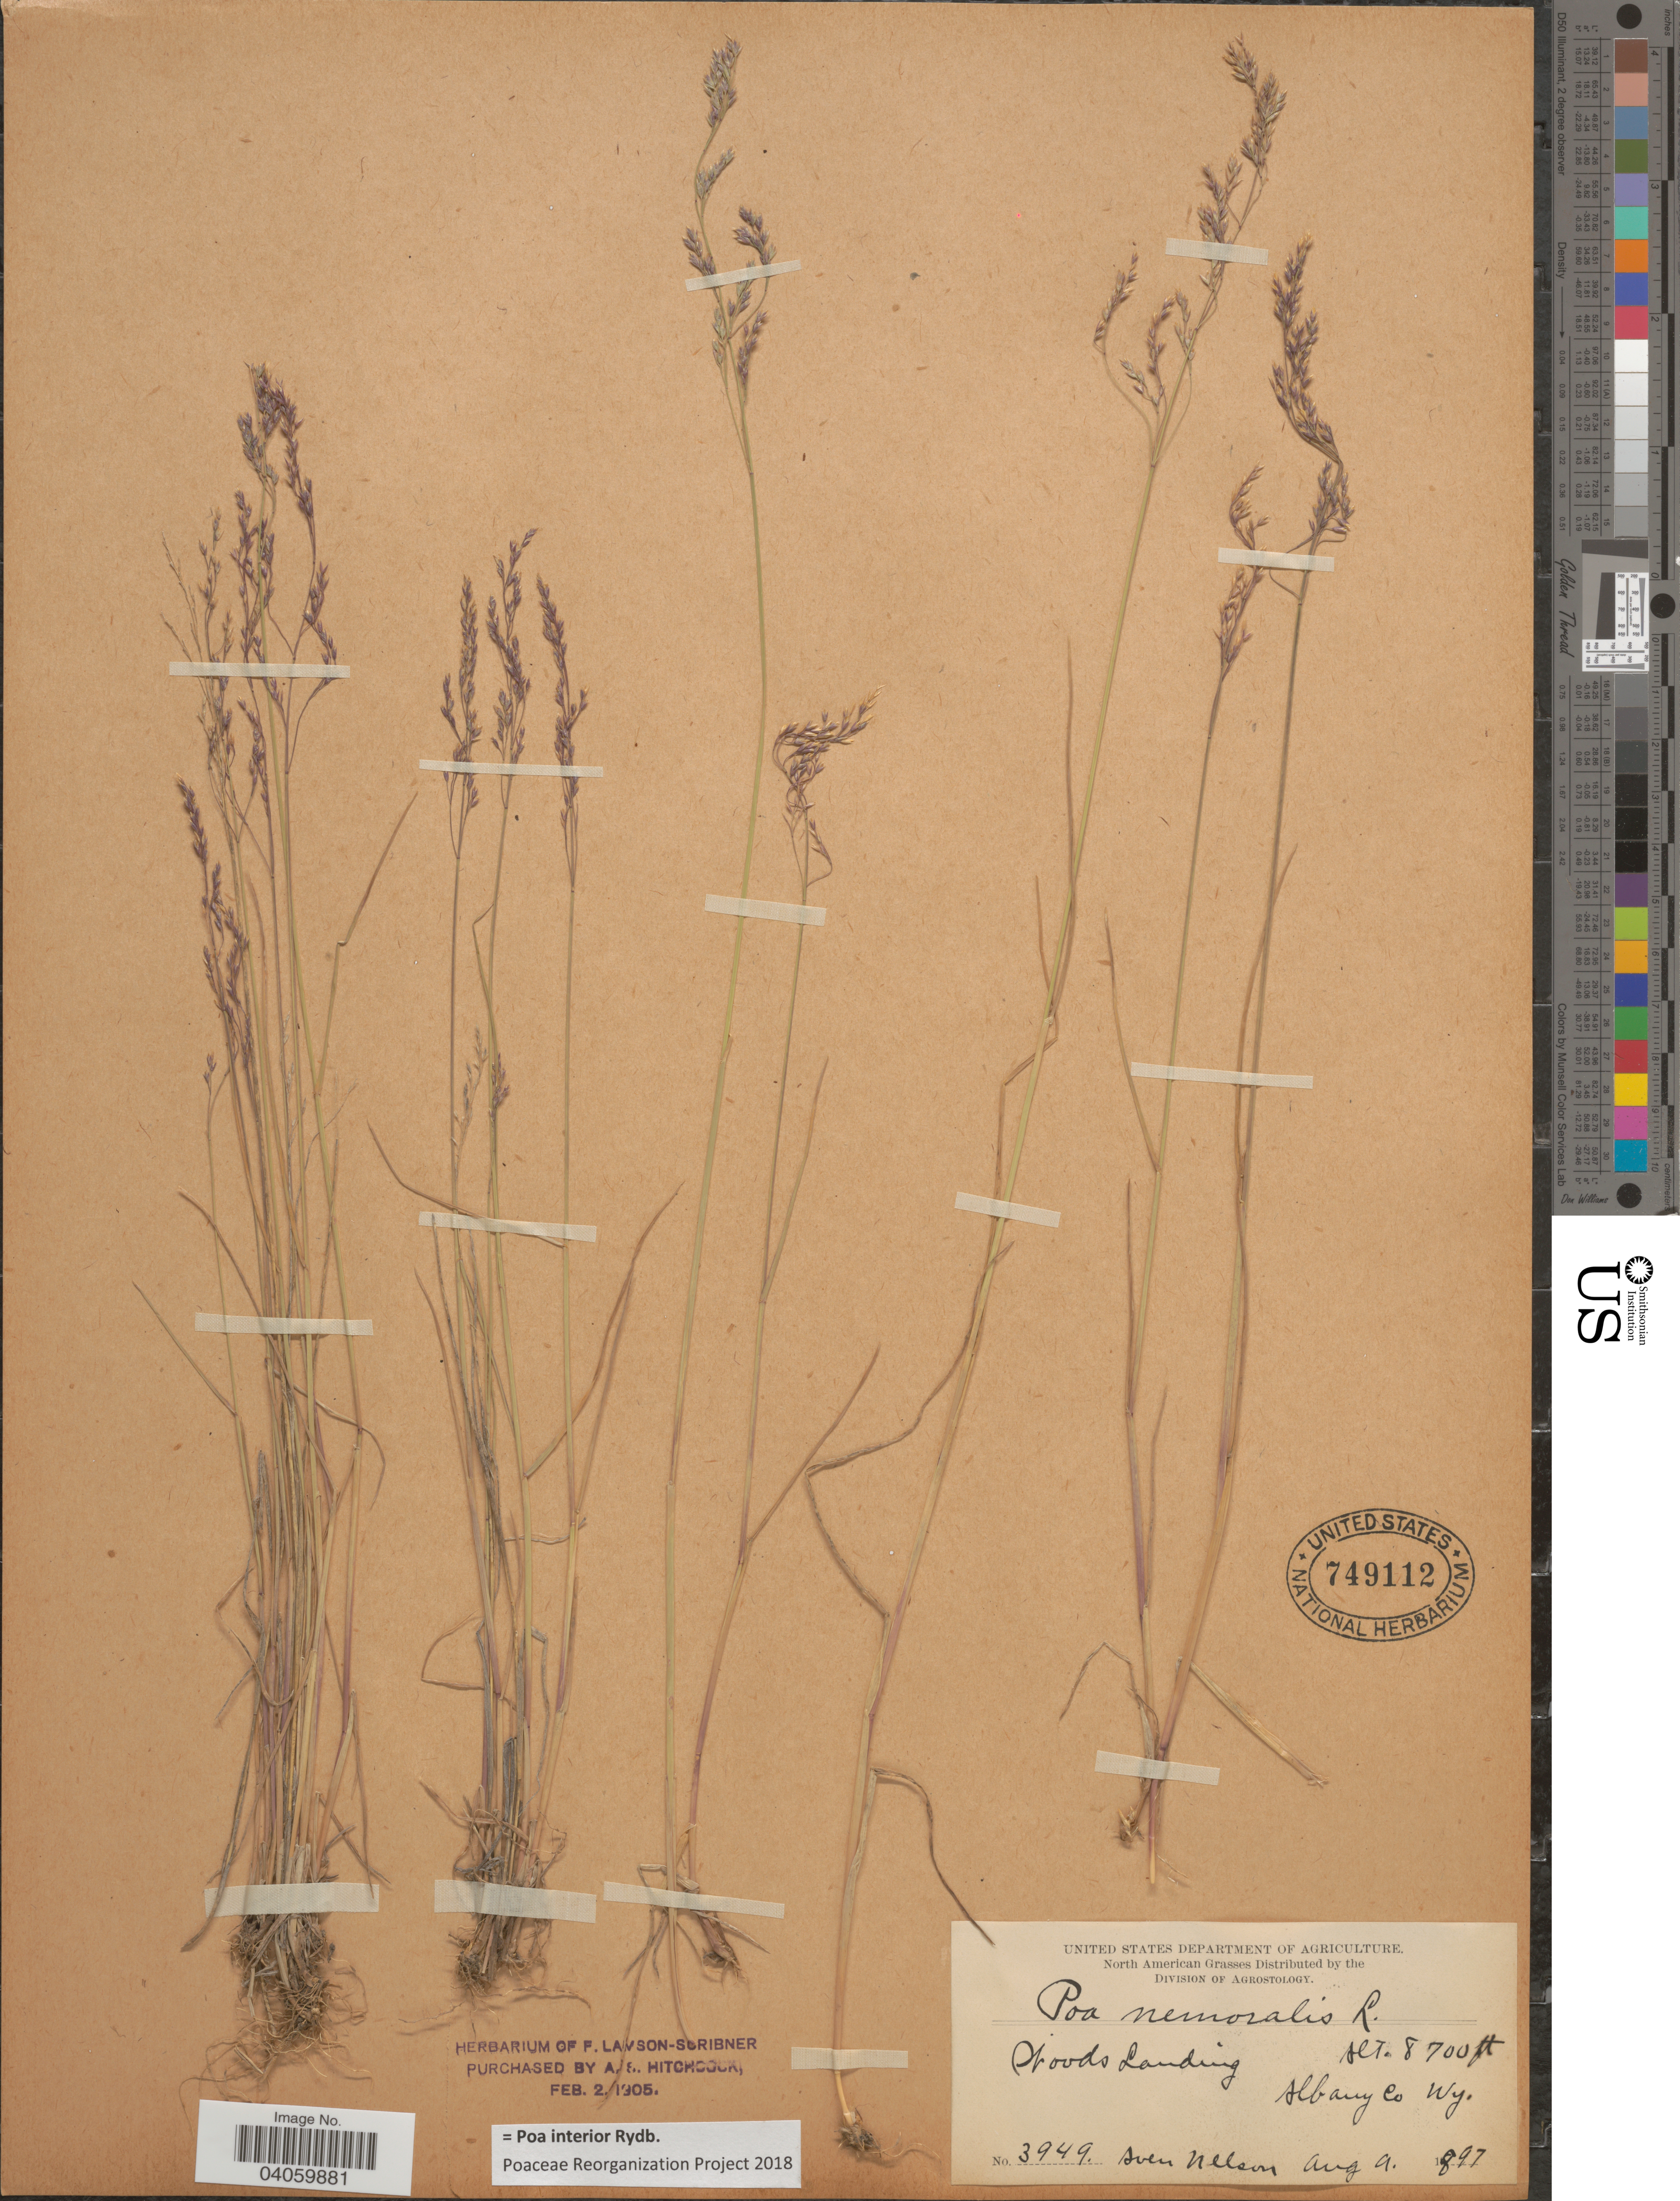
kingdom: Plantae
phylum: Tracheophyta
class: Liliopsida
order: Poales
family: Poaceae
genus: Poa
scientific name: Poa interior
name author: Rydb.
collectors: A. Nelson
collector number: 3949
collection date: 1897-08-09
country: United States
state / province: Wyoming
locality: Woods Landing. Albany Co.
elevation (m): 2652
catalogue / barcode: US 749112